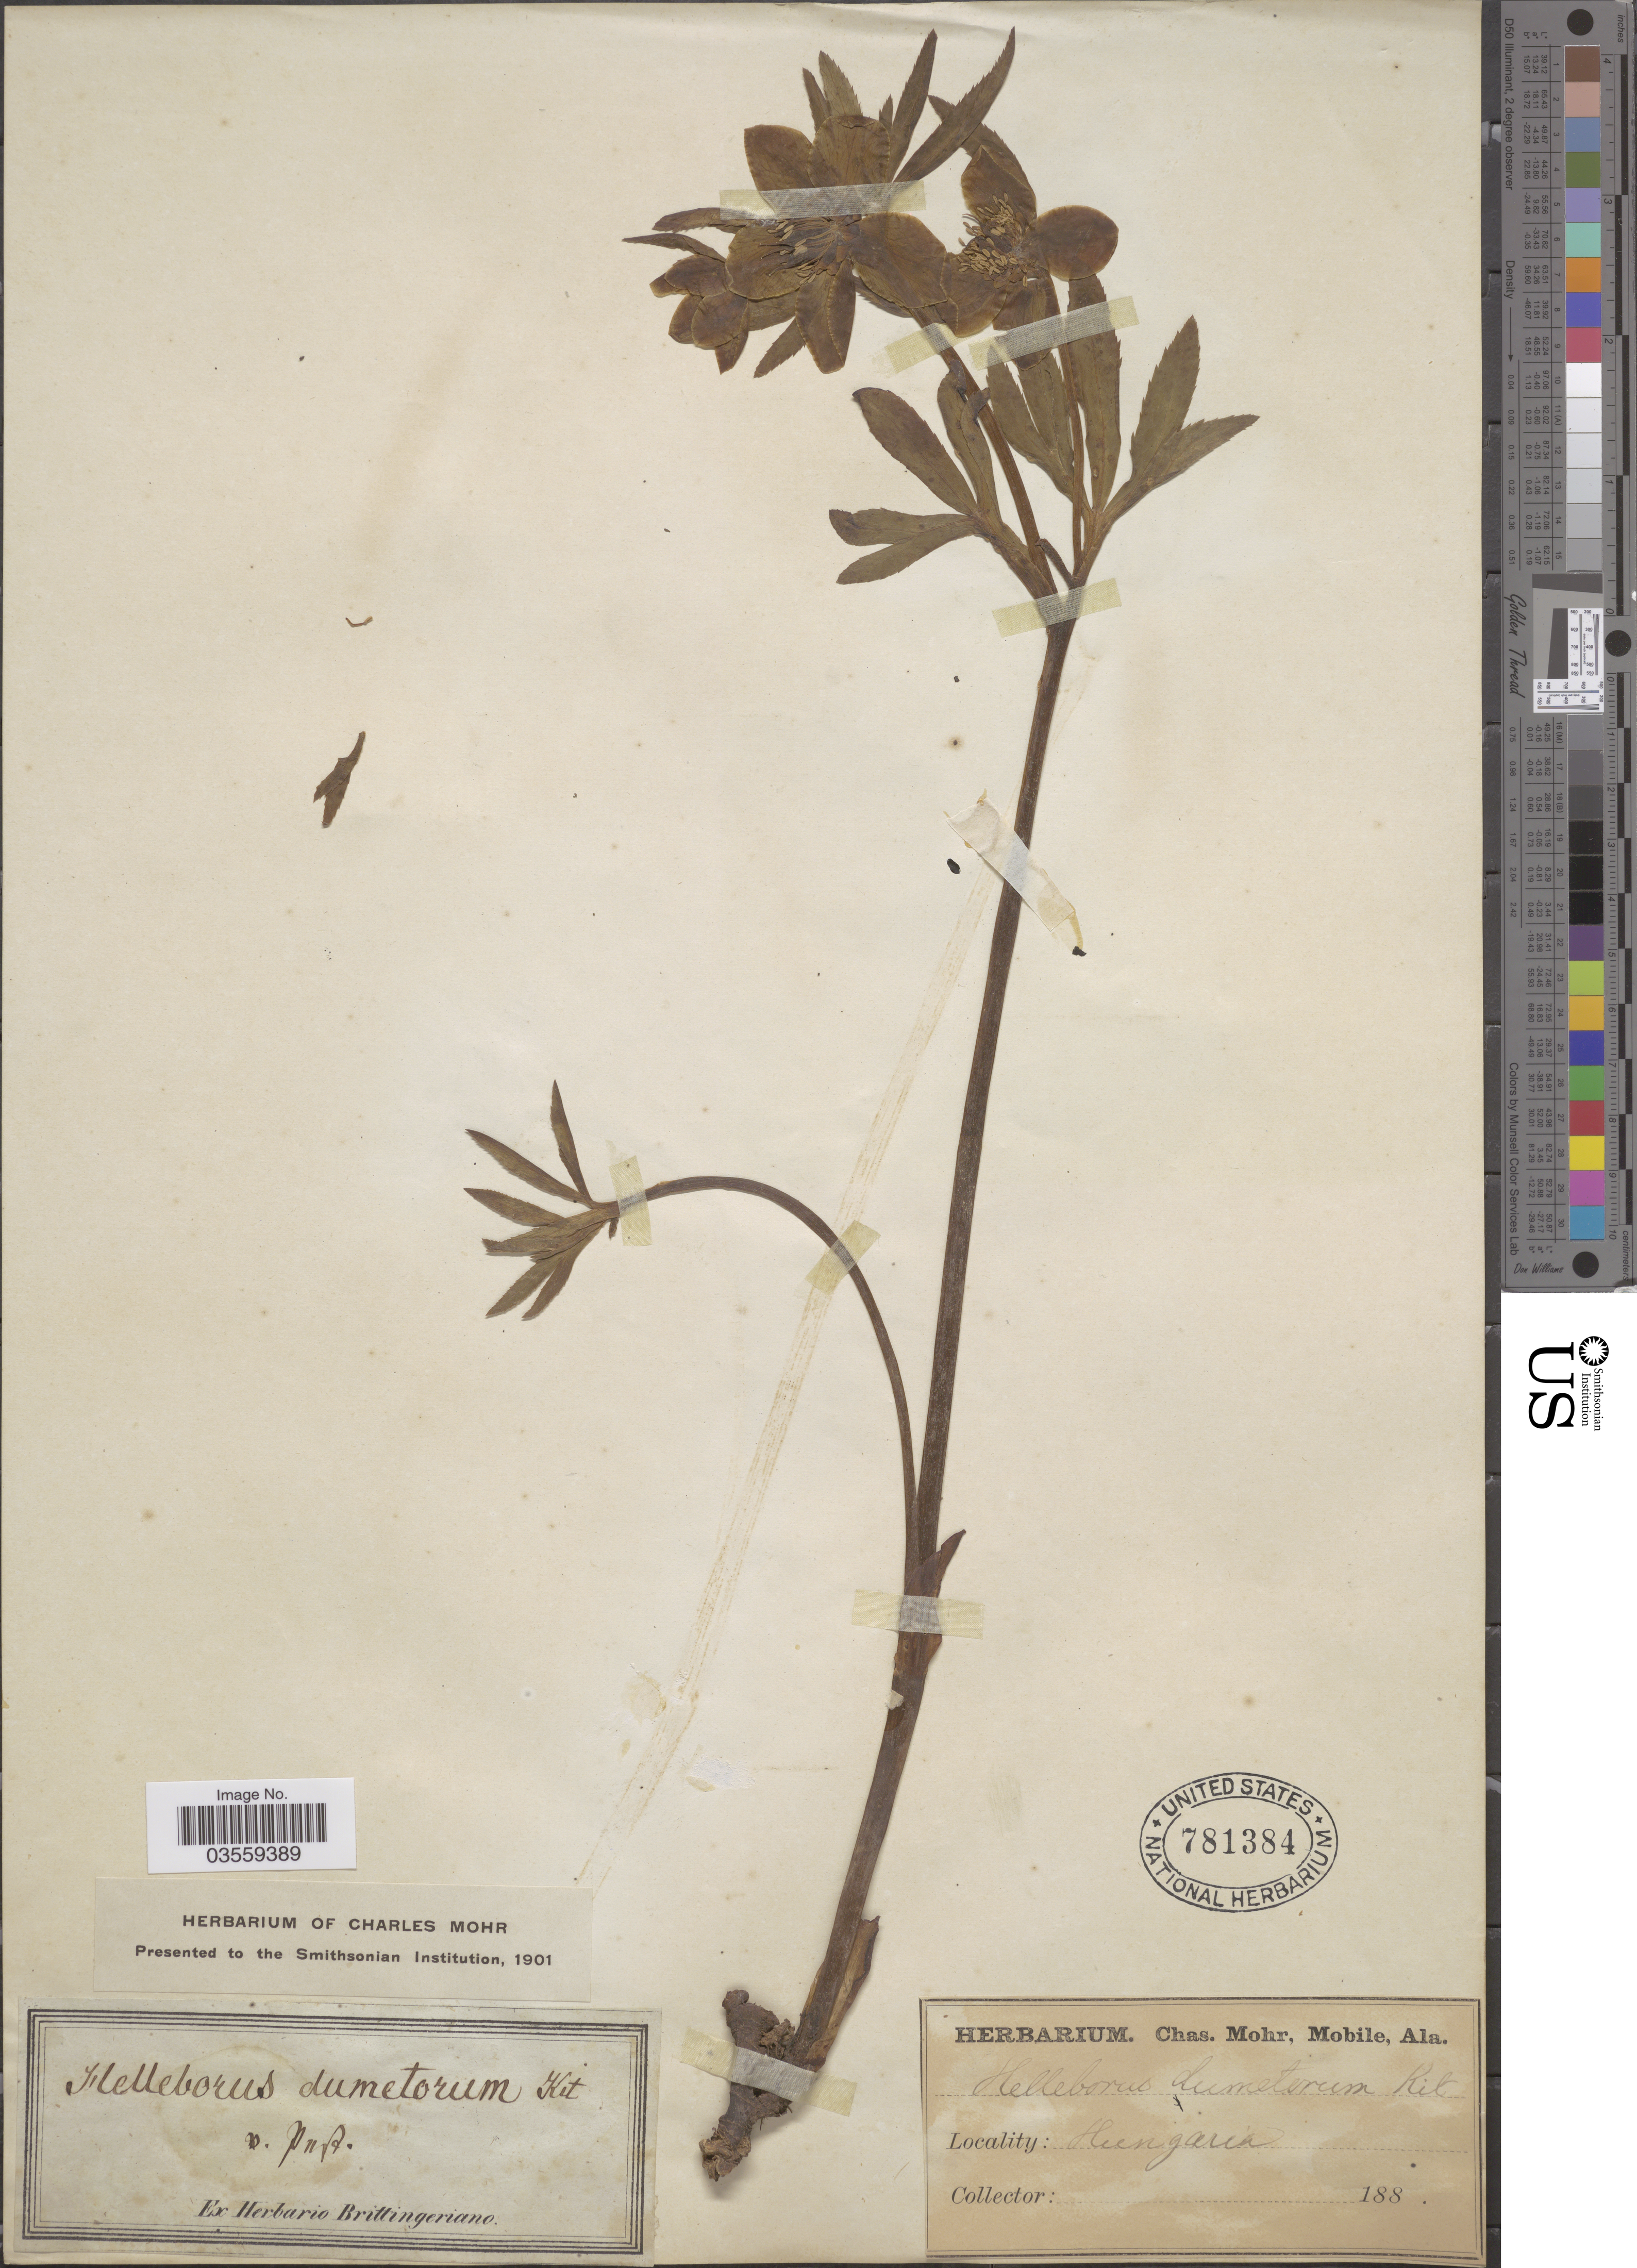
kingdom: Plantae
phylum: Tracheophyta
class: Magnoliopsida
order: Ranunculales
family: Ranunculaceae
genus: Helleborus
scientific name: Helleborus dumetorum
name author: Waldst. & Kit. ex Willd.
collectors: Ex herb. Brittingeriano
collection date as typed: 188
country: Hungary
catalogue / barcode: US 781384